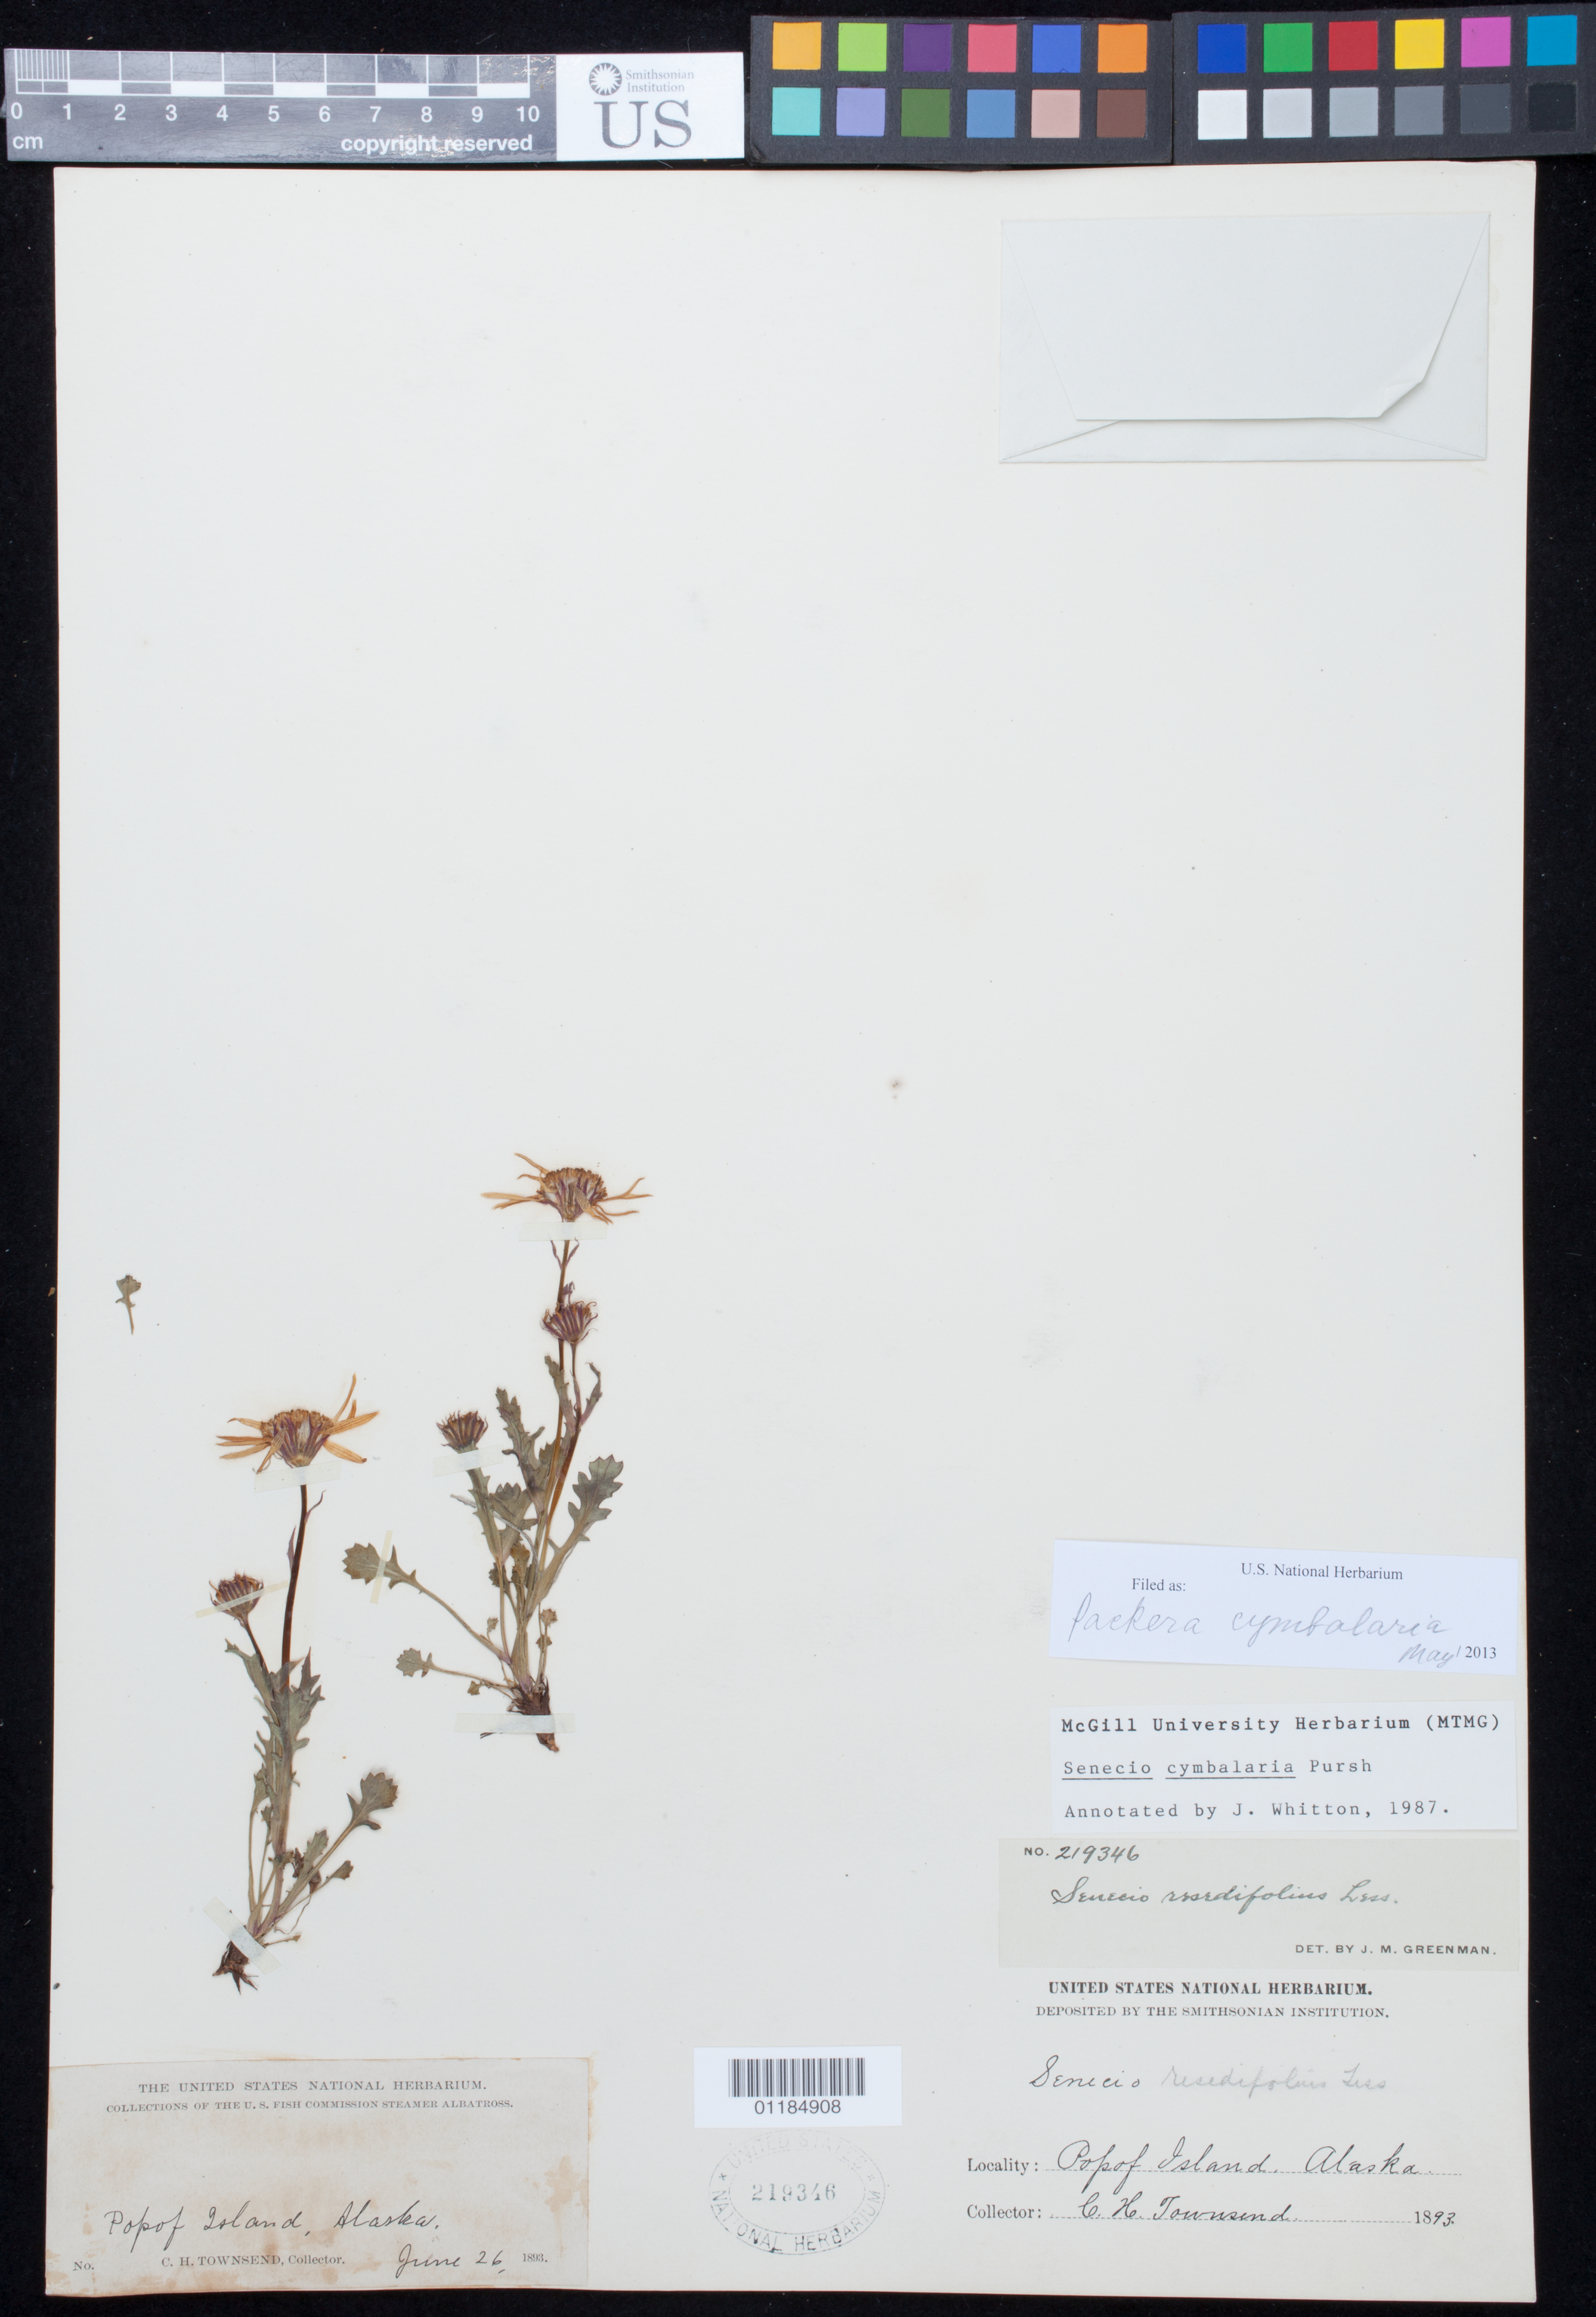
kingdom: Plantae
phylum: Tracheophyta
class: Magnoliopsida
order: Asterales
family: Asteraceae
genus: Packera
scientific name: Packera cymbalaria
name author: (Pursh) W.A. Weber & Á. Löve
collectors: C. H. Townsend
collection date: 1893-06-26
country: United States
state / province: Alaska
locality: Popof Island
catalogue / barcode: US 219346